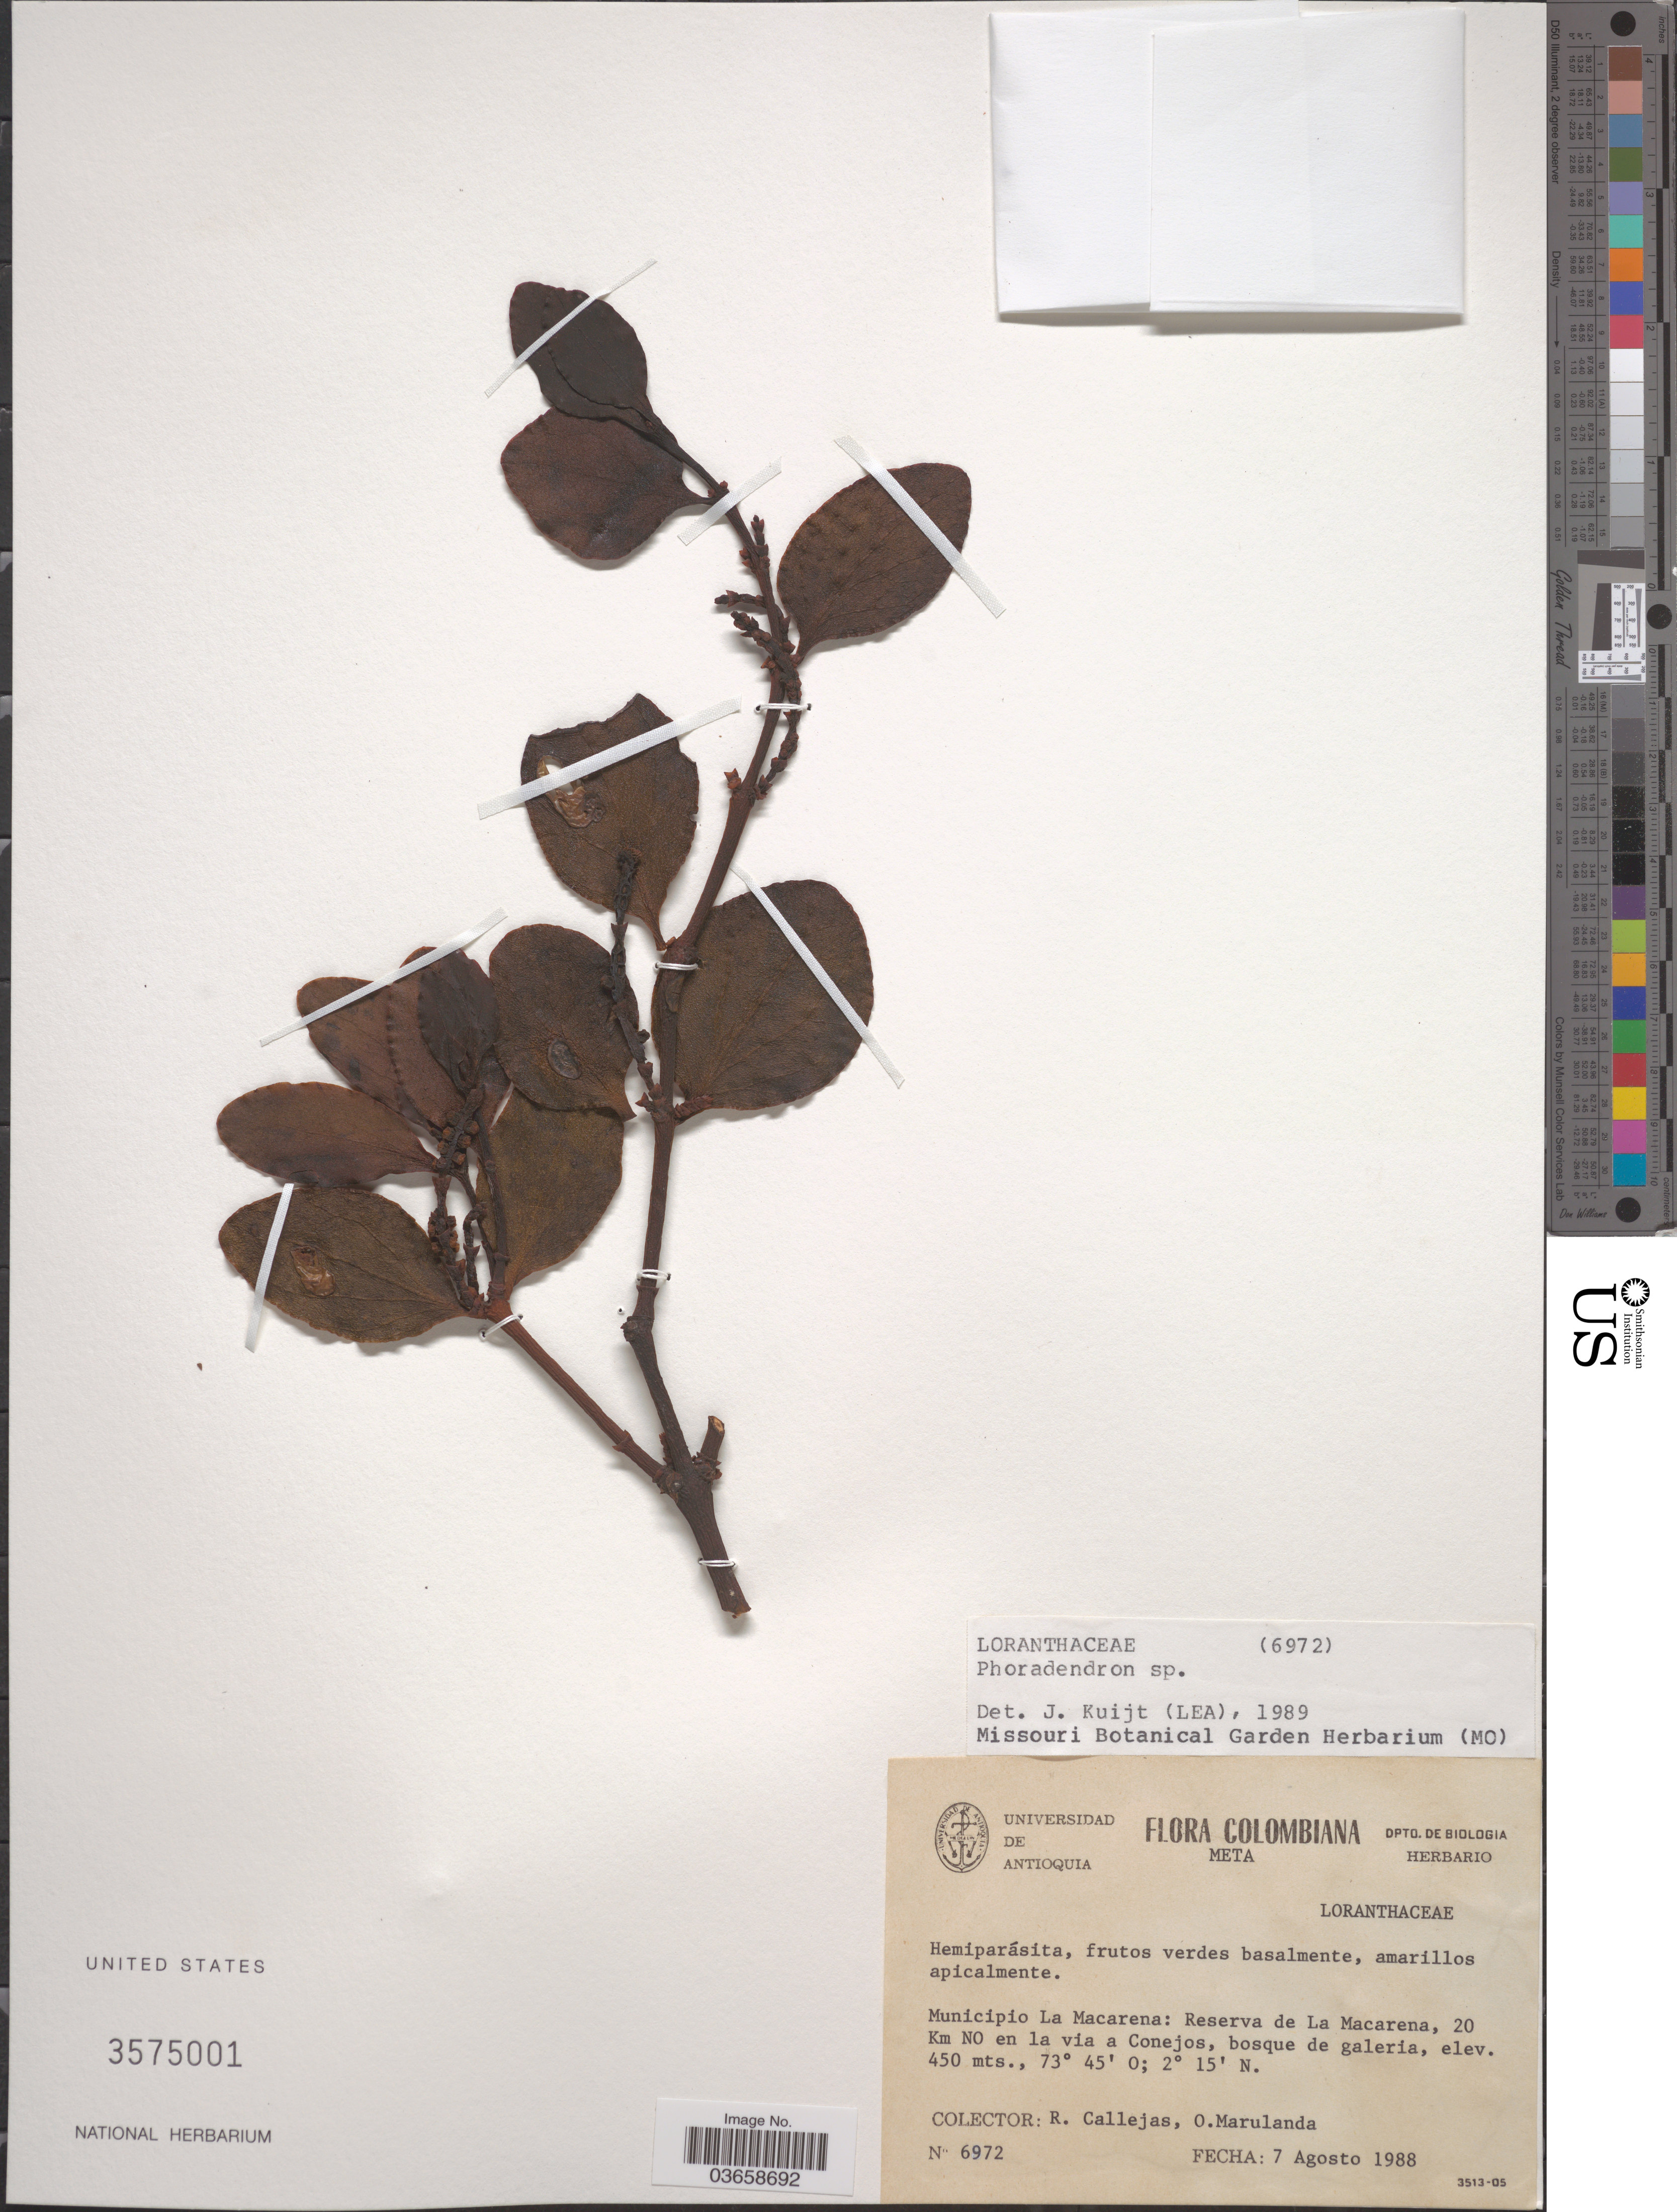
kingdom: Plantae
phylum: Tracheophyta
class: Magnoliopsida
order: Santalales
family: Viscaceae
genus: Phoradendron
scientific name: Phoradendron sp.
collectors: R. Callejas & O. Marulanda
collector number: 6972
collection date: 1988-08-07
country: Colombia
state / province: Meta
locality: Municipio La Macarena: Reserva de La Macarena, 20 Km NO en la via a Conejos.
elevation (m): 450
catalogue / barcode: US 3575001